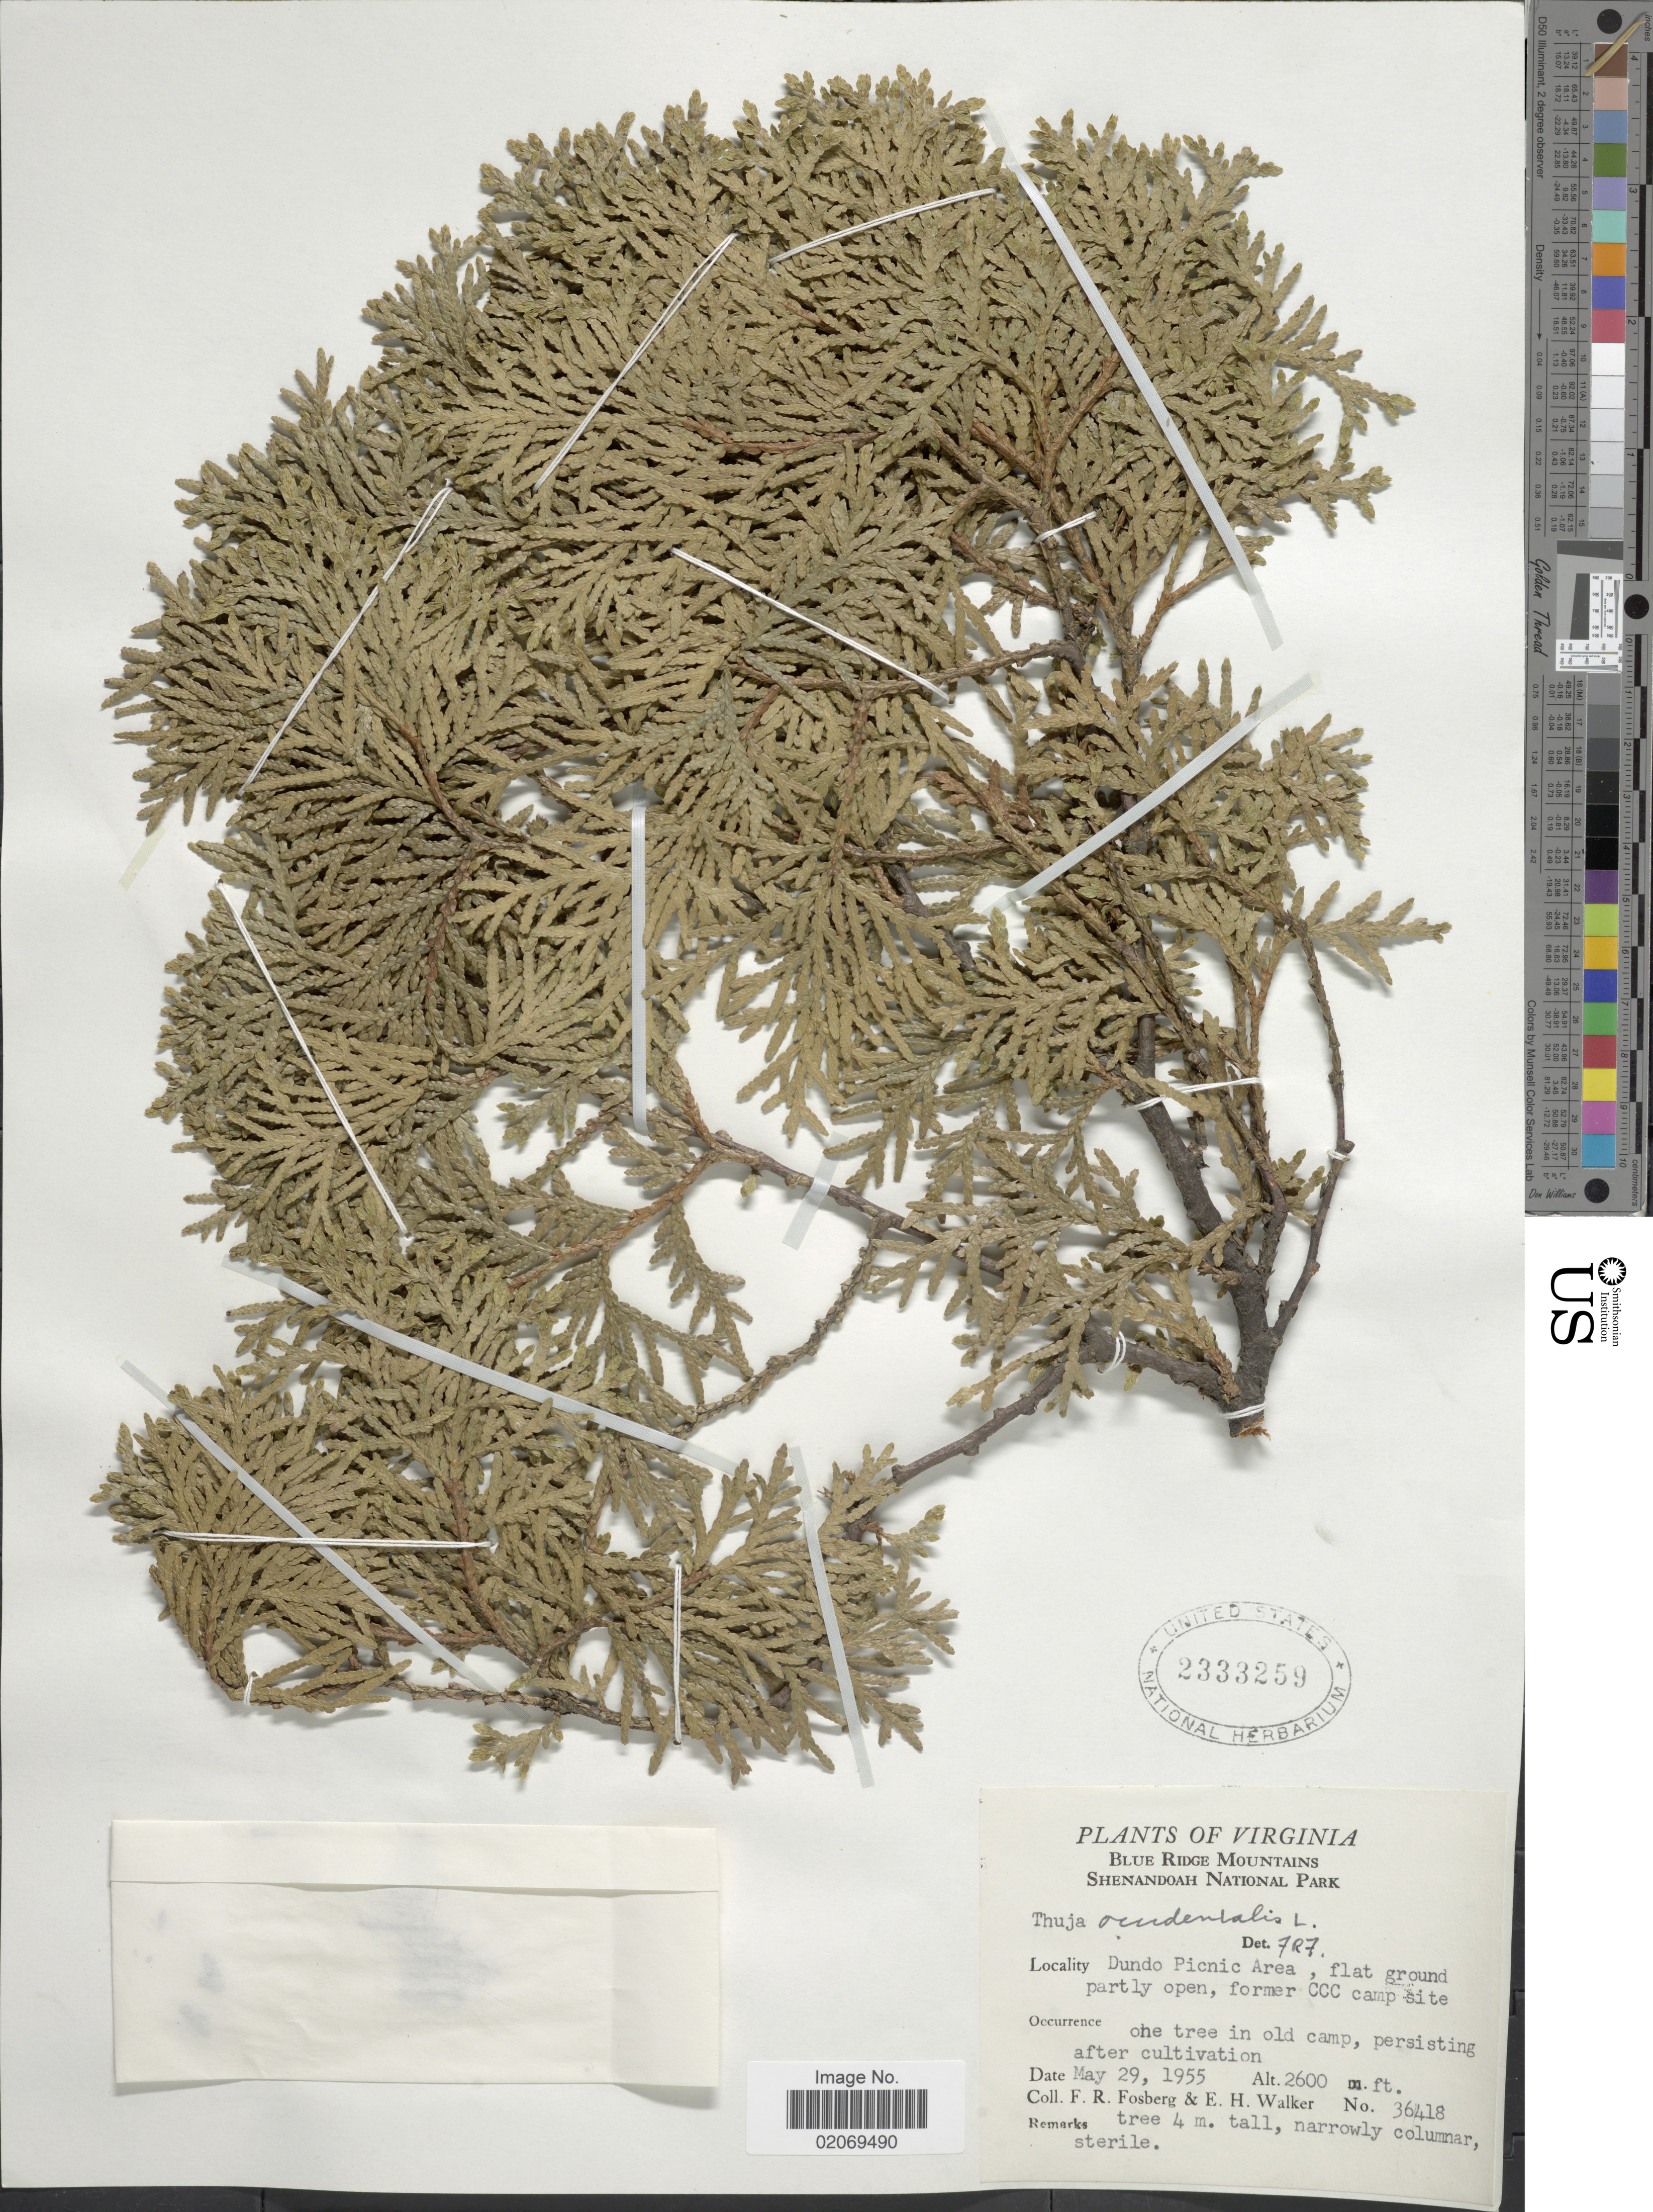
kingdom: Plantae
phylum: Tracheophyta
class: Pinopsida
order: Pinales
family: Cupressaceae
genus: Thuja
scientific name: Thuja occidentalis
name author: L.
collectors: F. R. Fosberg & E. H. Walker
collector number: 36418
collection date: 1955-05-29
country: United States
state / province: Virginia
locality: Blue Ridge Mountains, Shenandoah National Park, Dundo Picnic Area, flat gorund partly open, former CCC camp site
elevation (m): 792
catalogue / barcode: US 2333259